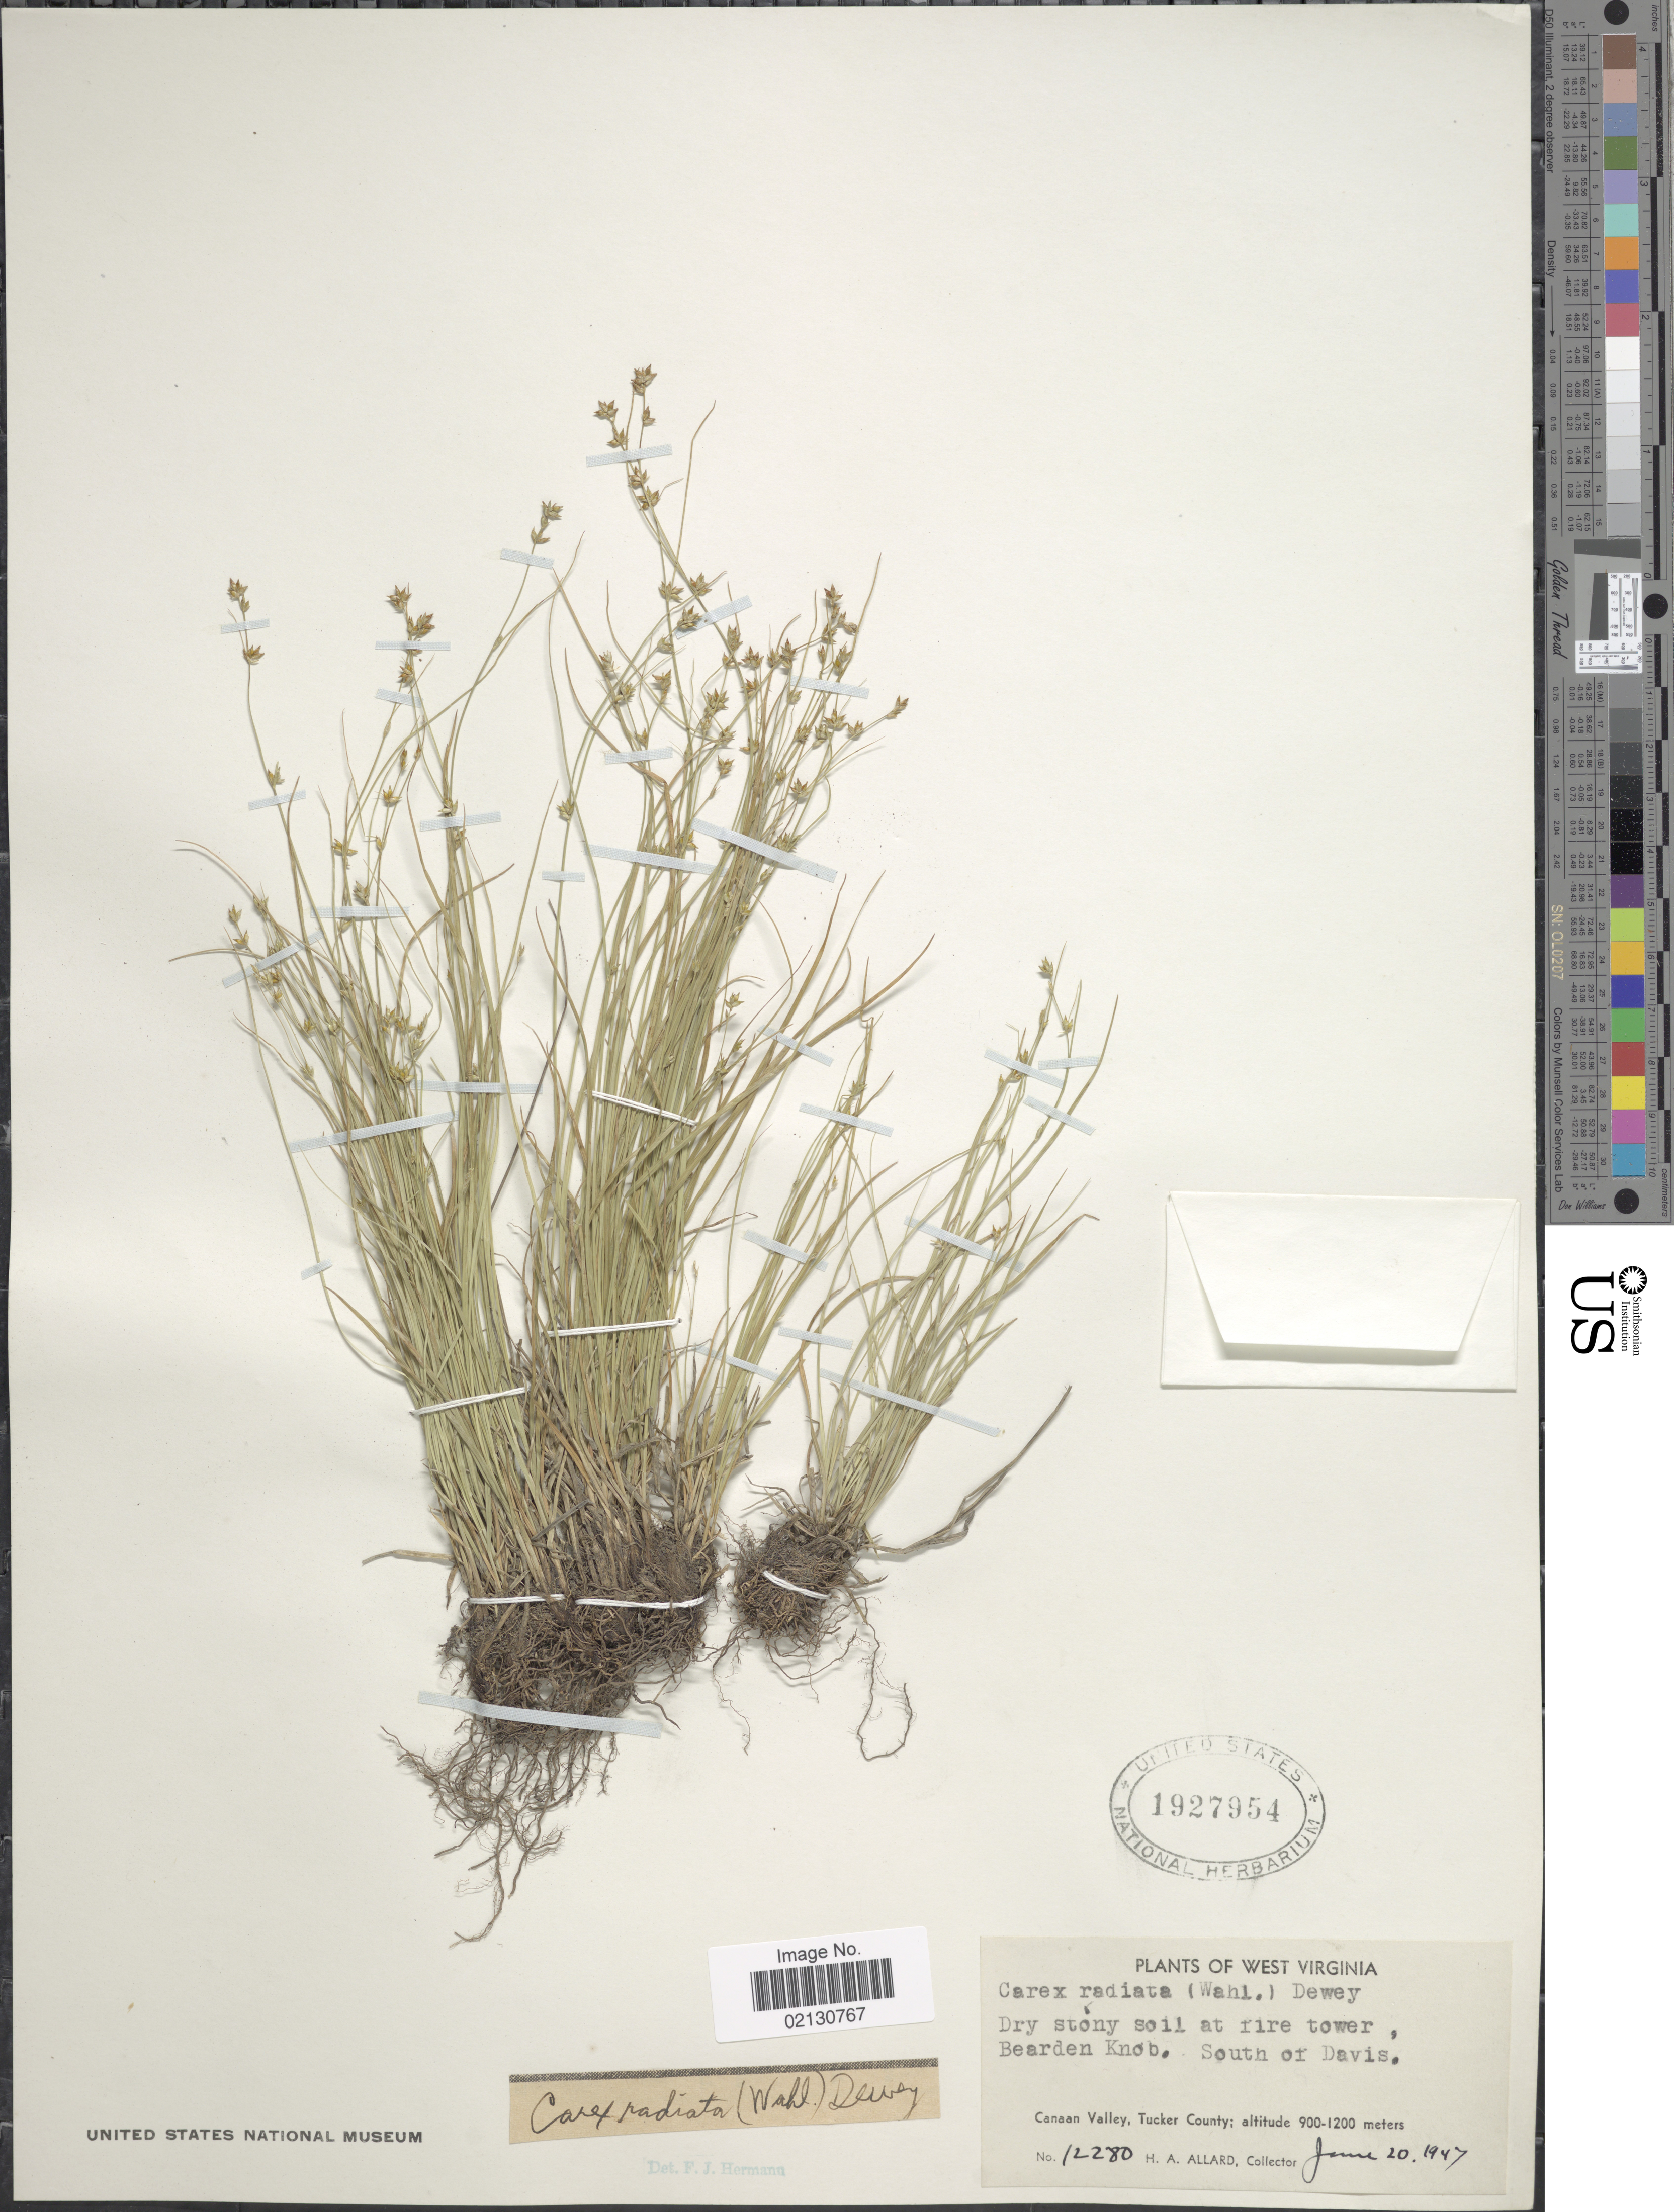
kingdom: Plantae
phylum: Tracheophyta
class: Liliopsida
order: Poales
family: Cyperaceae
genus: Carex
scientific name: Carex radiata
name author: (Wahlenb.) Small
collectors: H. A. Allard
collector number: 12280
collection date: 1947-06-20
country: United States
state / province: West Virginia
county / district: Tucker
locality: Bearden Knob, South of Davis. Canaan Valley, Tucker County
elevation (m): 900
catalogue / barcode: US 1927954